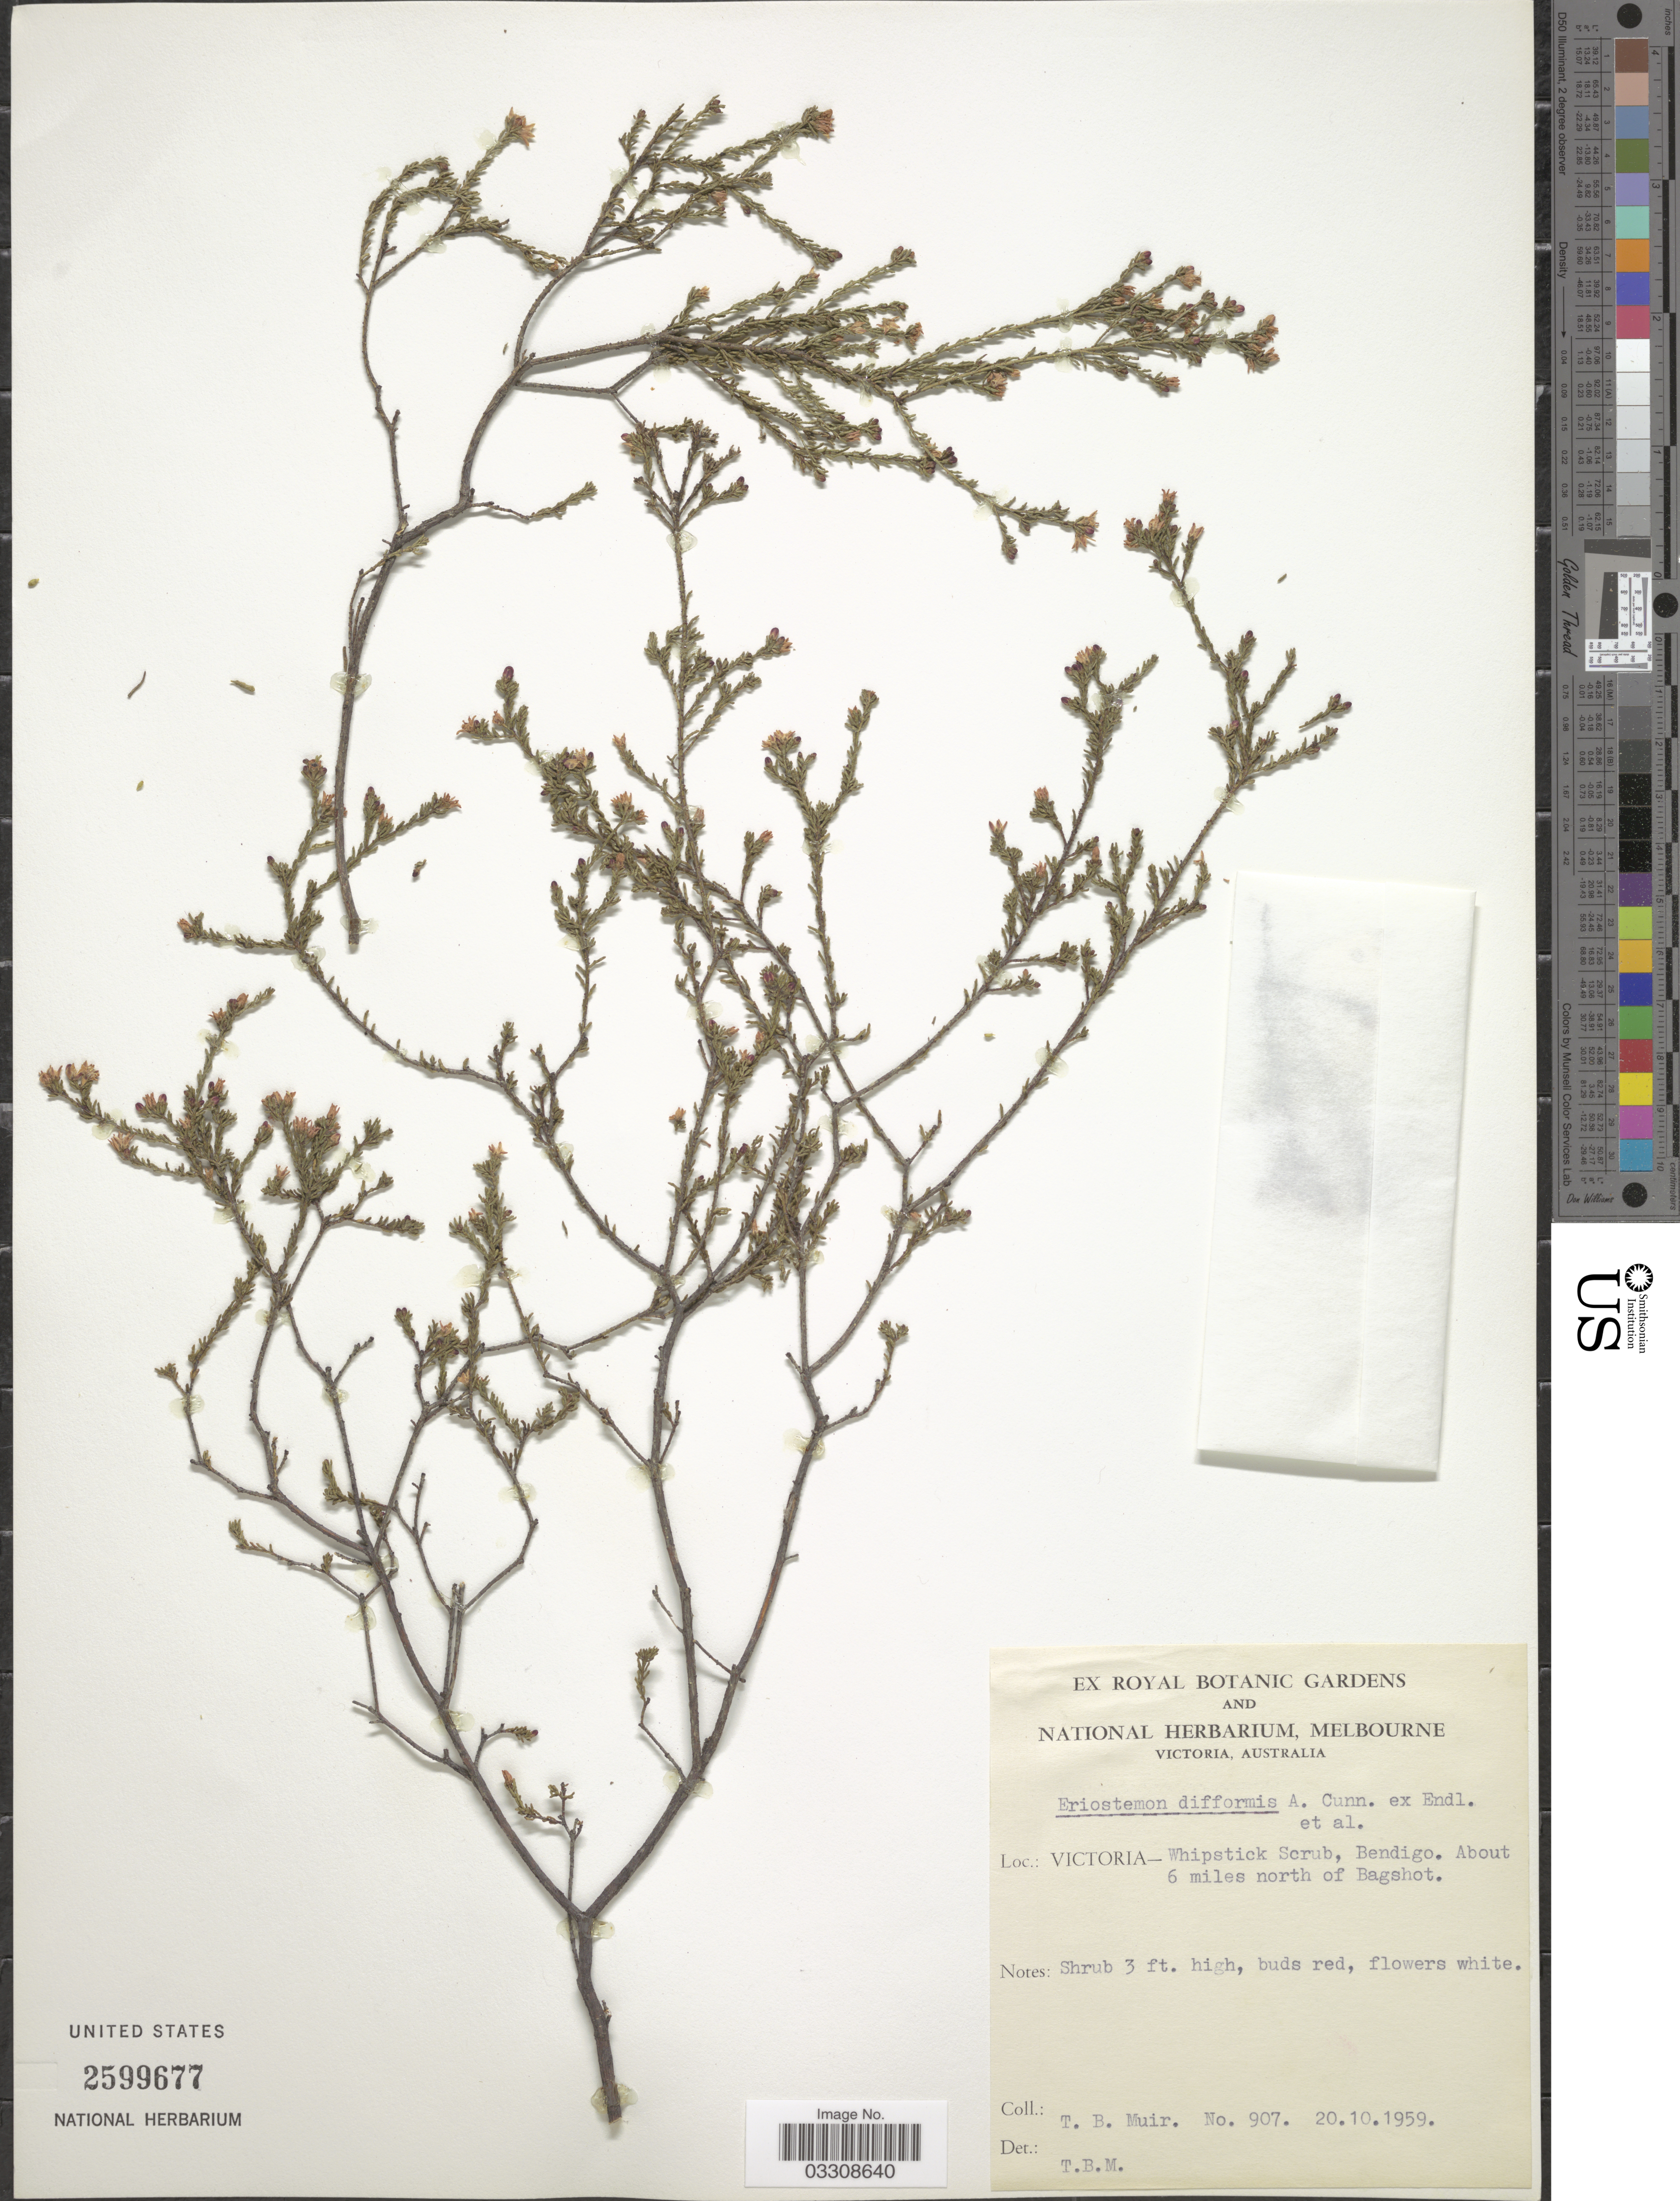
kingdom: Plantae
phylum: Tracheophyta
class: Magnoliopsida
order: Sapindales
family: Rutaceae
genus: Eriostemon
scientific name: Eriostemon difformis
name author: A. Cunn. ex Endl.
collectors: T. Muir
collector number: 907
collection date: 1959-10-20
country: Australia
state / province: Victoria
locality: Whipstick Scrub, Bendigo. About 6 miles north of Bagshot.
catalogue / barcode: US 2599677